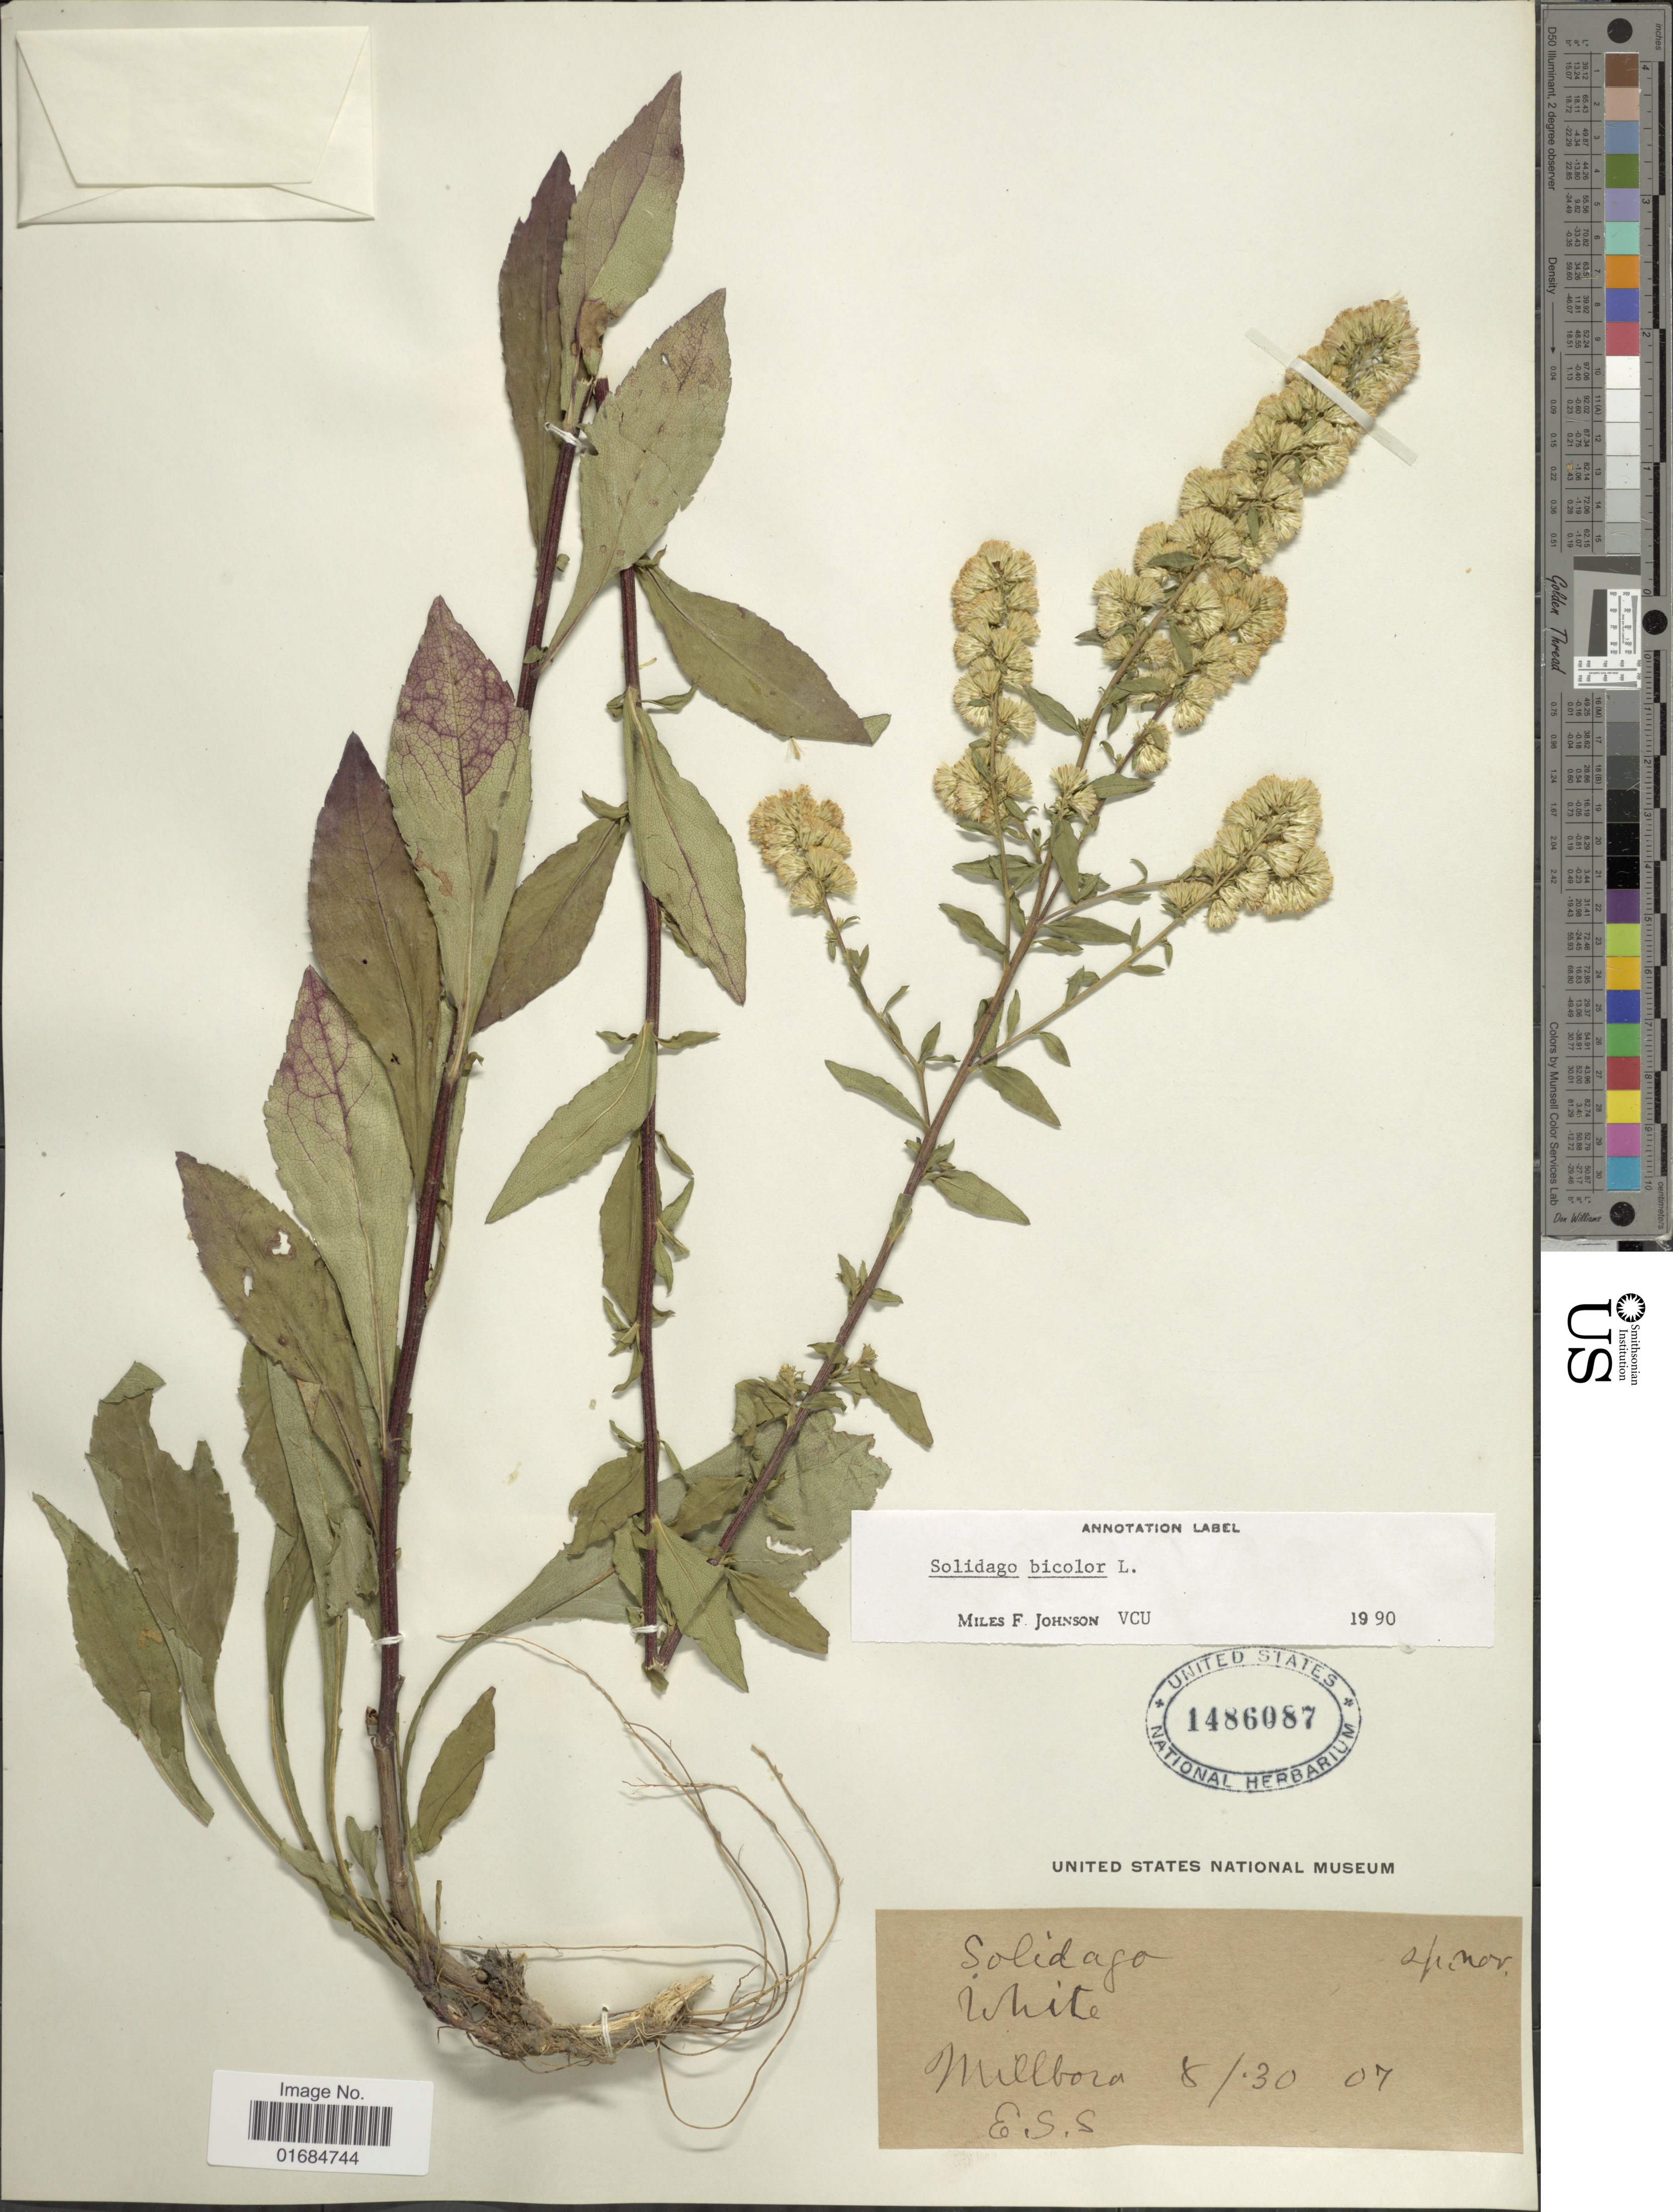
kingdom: Plantae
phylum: Tracheophyta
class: Magnoliopsida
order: Asterales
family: Asteraceae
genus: Solidago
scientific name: Solidago bicolor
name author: L.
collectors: E. S. S.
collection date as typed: Transcribed d/m/y: 30/8/7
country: United States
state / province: Virginia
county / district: Bath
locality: Millboro.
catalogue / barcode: US 1486087